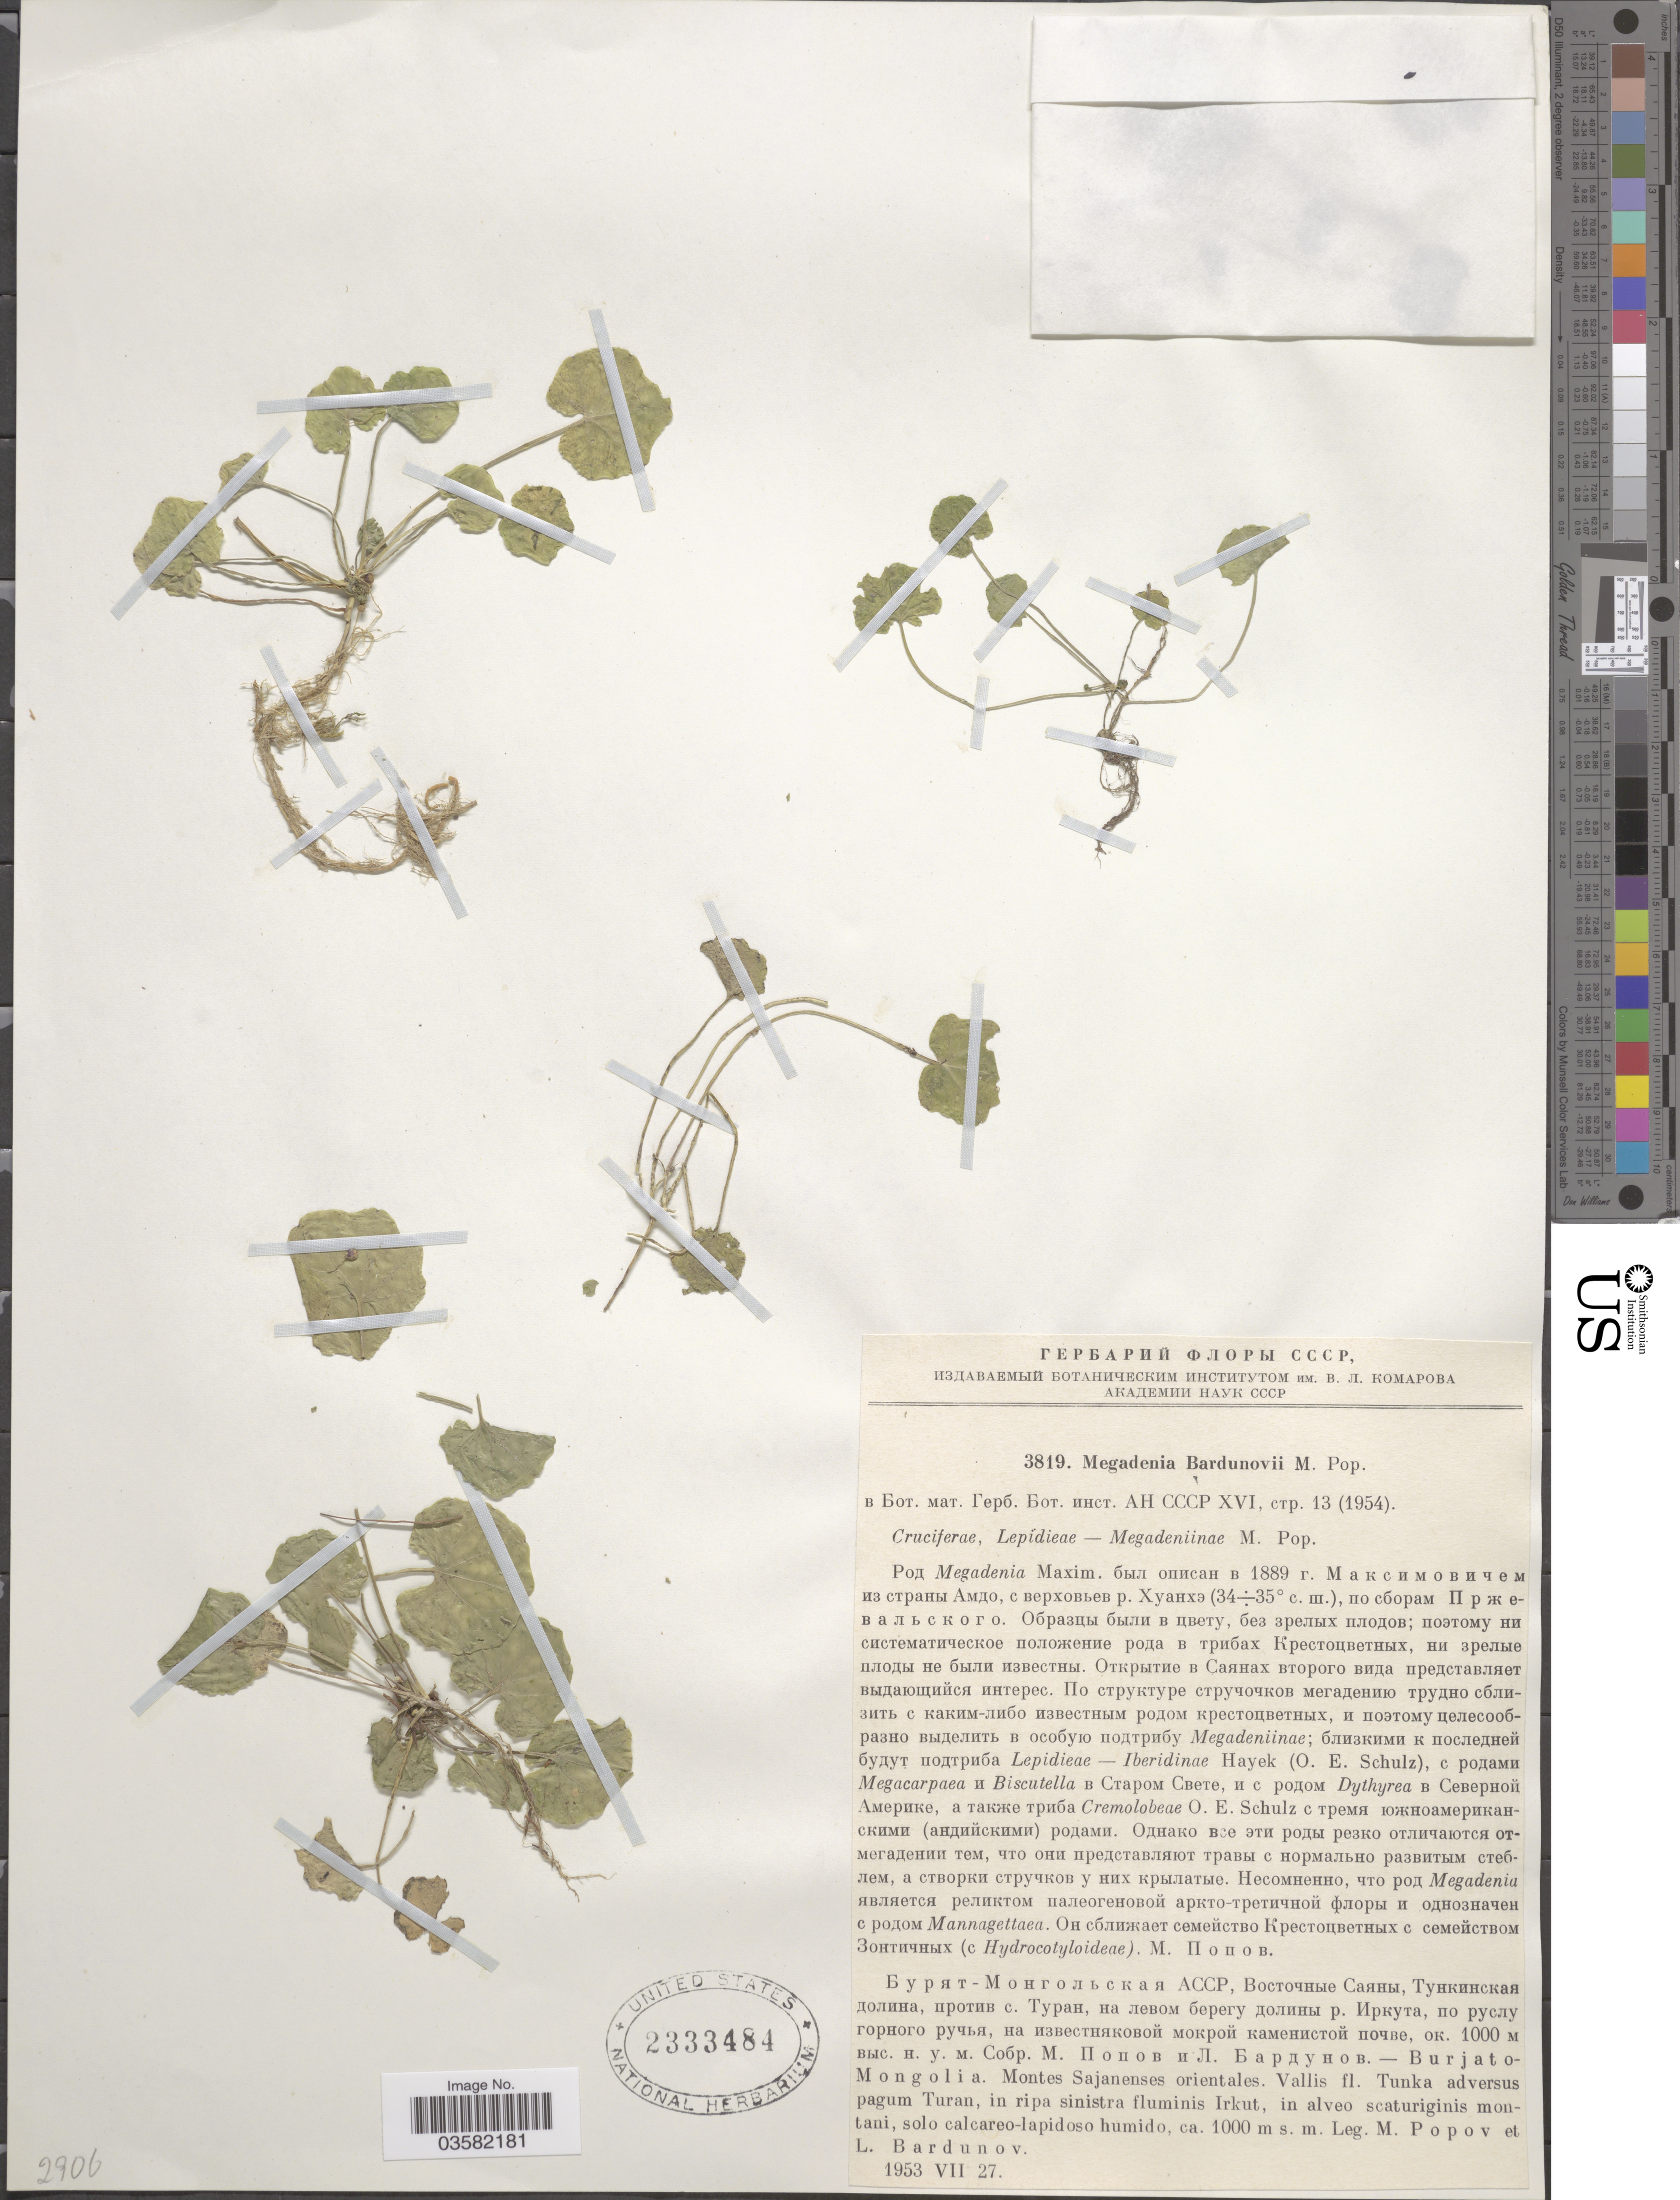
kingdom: Plantae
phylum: Tracheophyta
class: Magnoliopsida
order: Brassicales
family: Brassicaceae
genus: Megadenia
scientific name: Megadenia bardunovii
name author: Popov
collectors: M. Popov & L. Bardunov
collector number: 3819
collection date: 1953-07-27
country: Mongolia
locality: Montes Sajanenses orientales. Vallis fl. Tunka adversus pagum Turan, in ripa sinistra fluminis Irkut.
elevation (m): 1000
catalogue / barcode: US 2333484